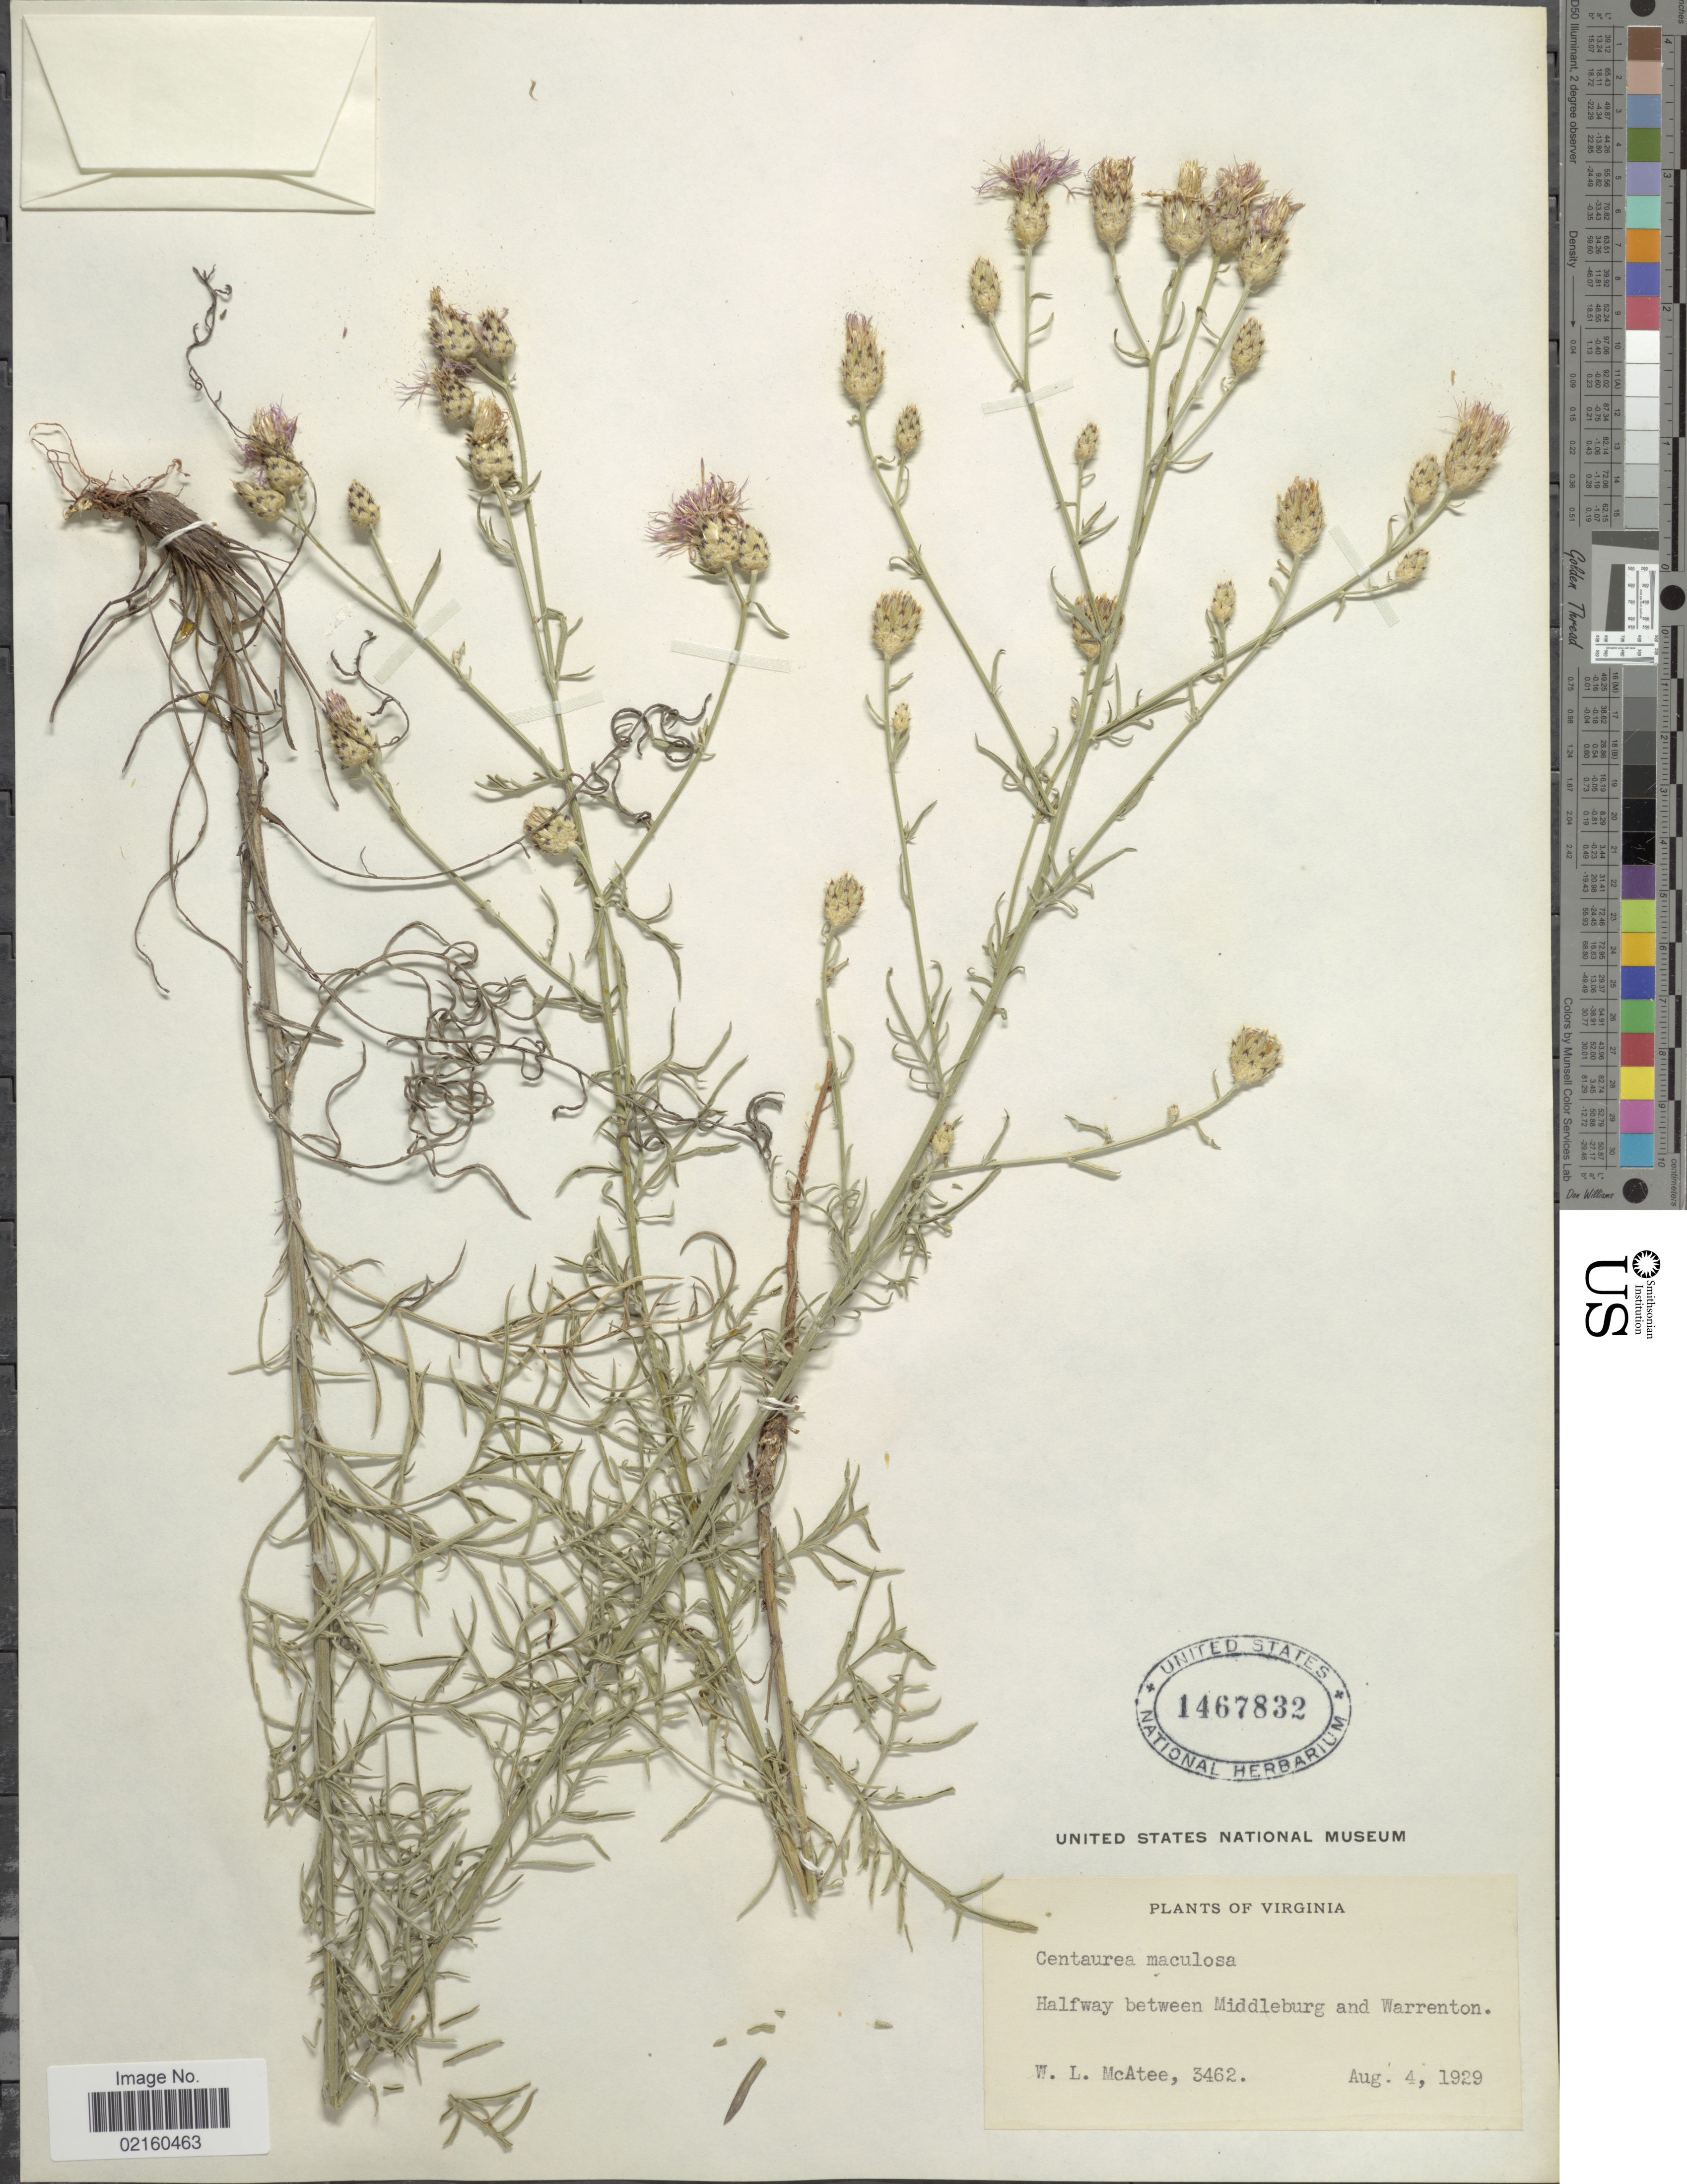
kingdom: Plantae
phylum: Tracheophyta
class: Magnoliopsida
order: Asterales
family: Asteraceae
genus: Centaurea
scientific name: Centaurea stoebe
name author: L.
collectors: W. McAtee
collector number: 3462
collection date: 1929-08-04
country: United States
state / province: Virginia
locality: Halfway between Middleburg and Warrenton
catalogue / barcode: US 1467832